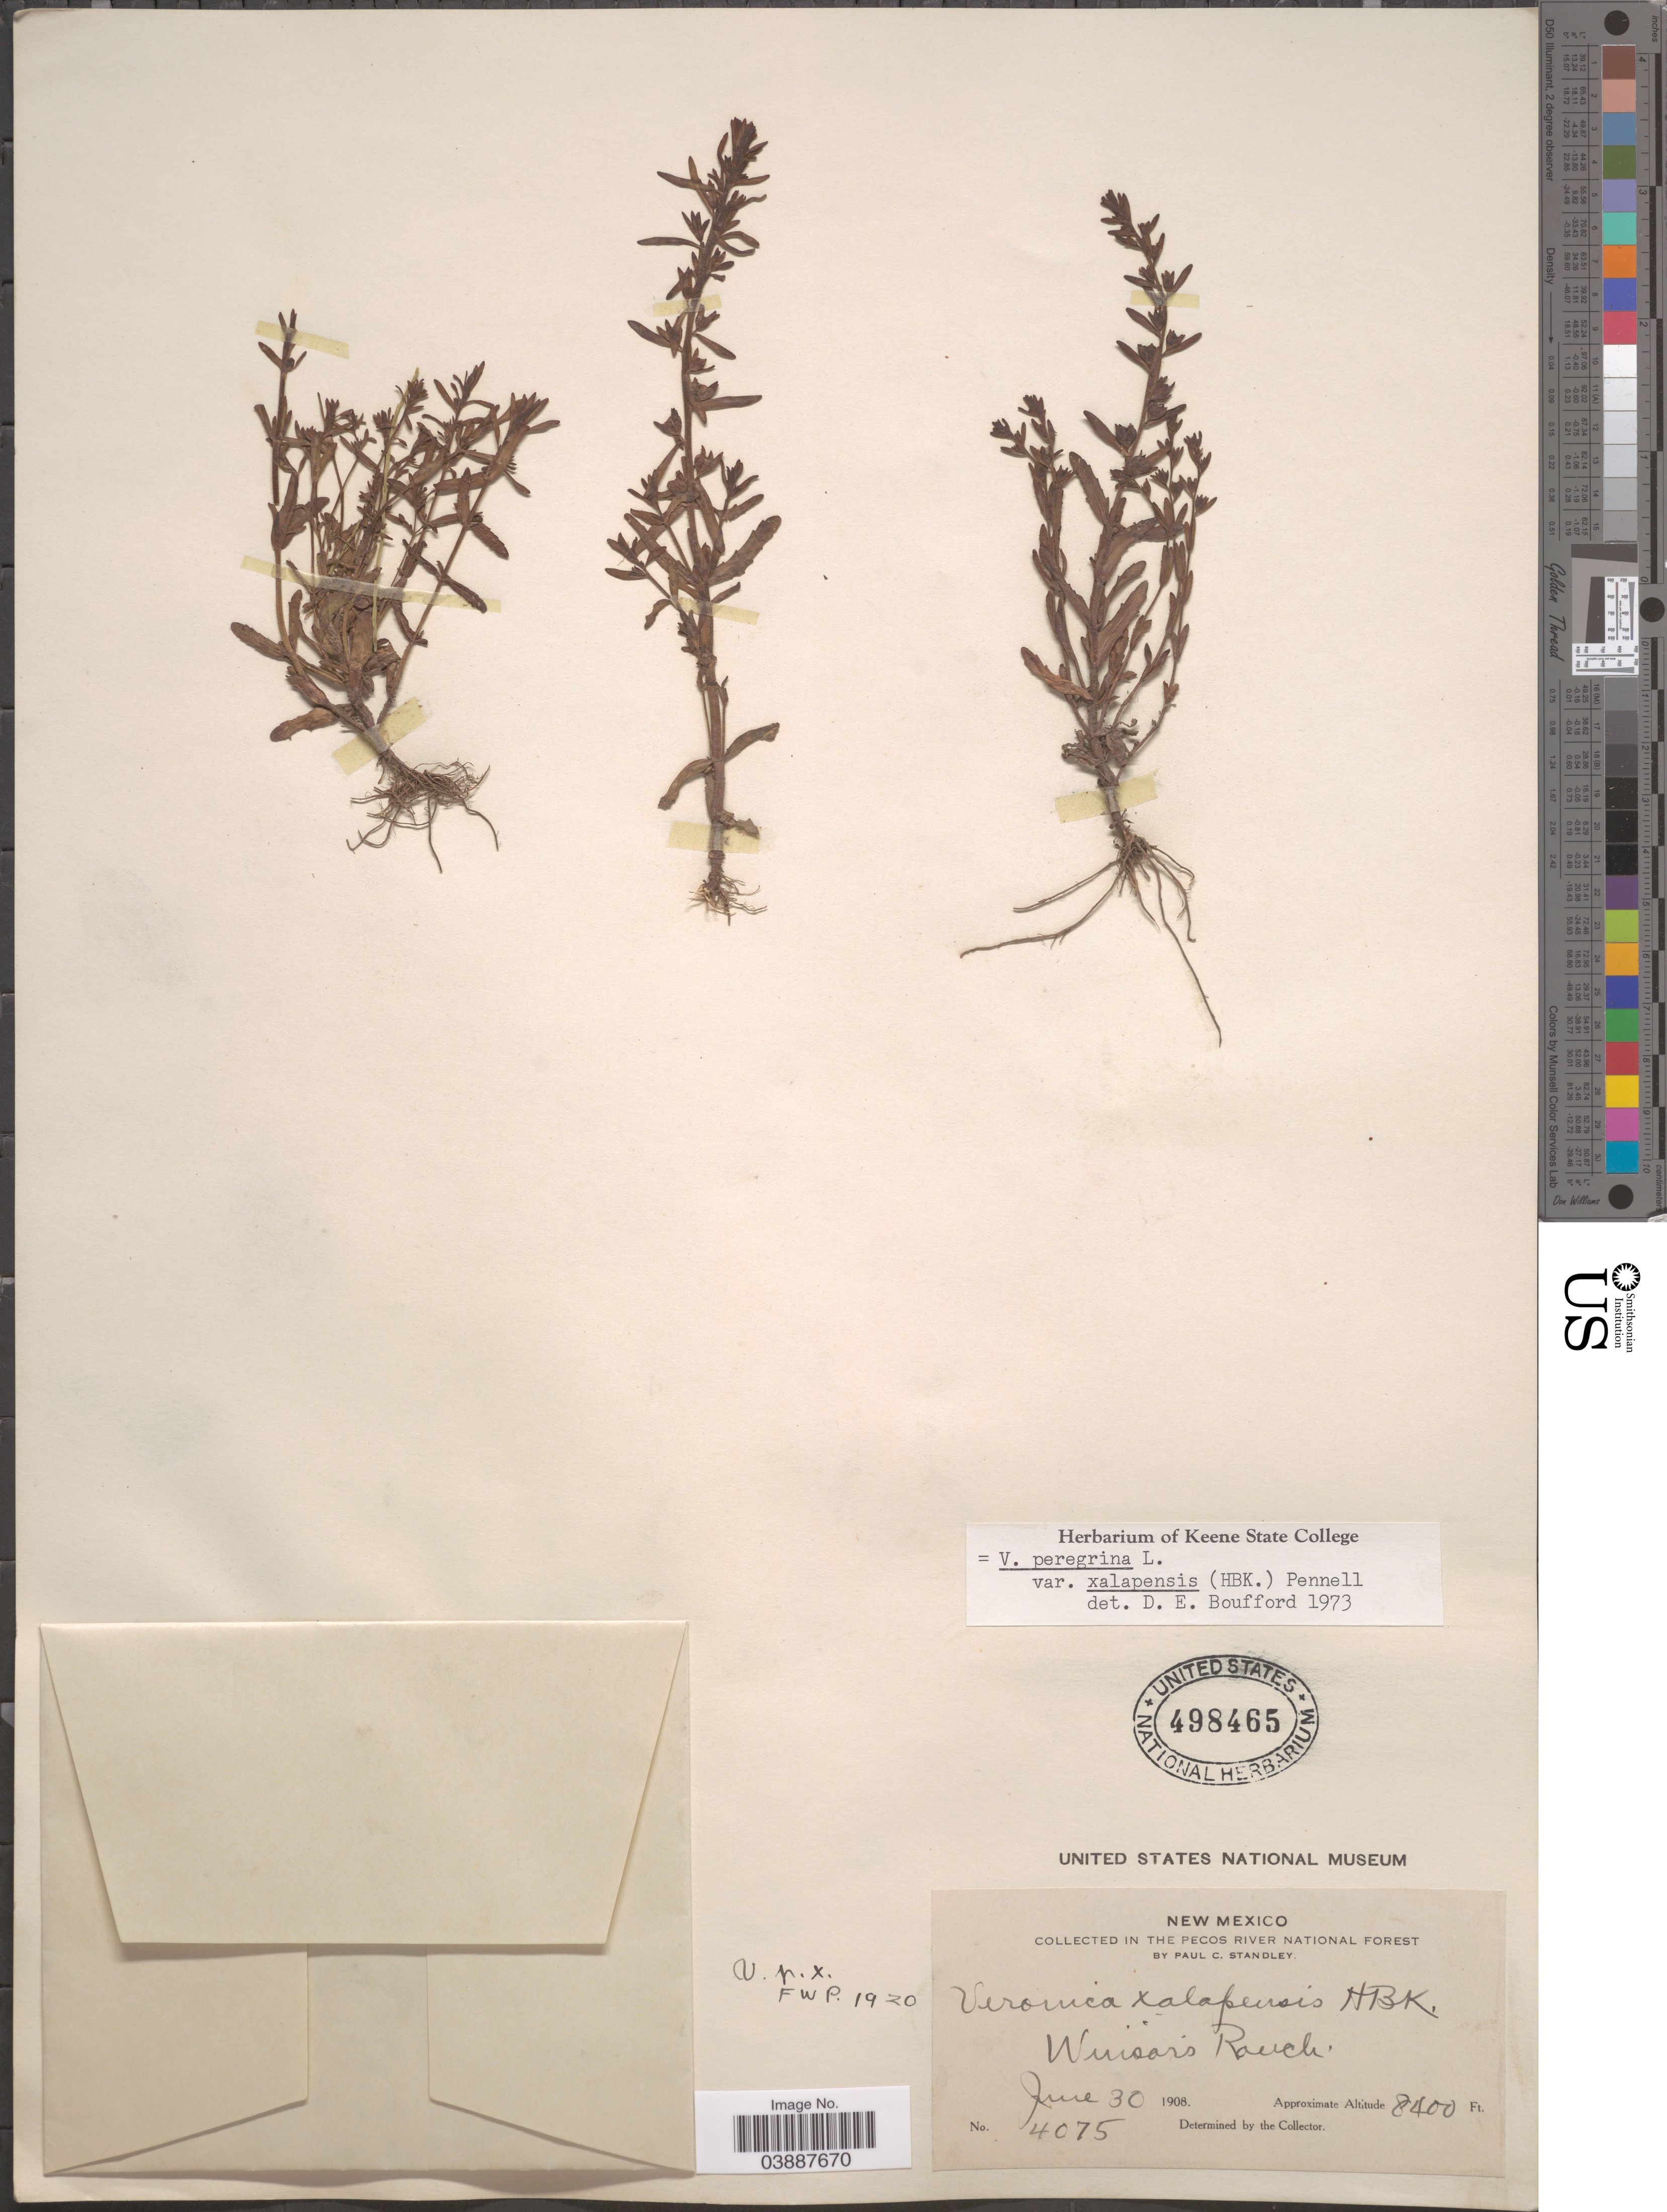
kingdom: Plantae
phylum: Tracheophyta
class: Magnoliopsida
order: Lamiales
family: Plantaginaceae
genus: Veronica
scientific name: Veronica peregrina var. xalapensis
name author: Kunth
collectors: P. C. Standley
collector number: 4075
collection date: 1908-06-30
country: United States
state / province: New Mexico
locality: In the Pecos River National Forest. Winsor's Ranch.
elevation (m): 2560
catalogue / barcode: US 498465